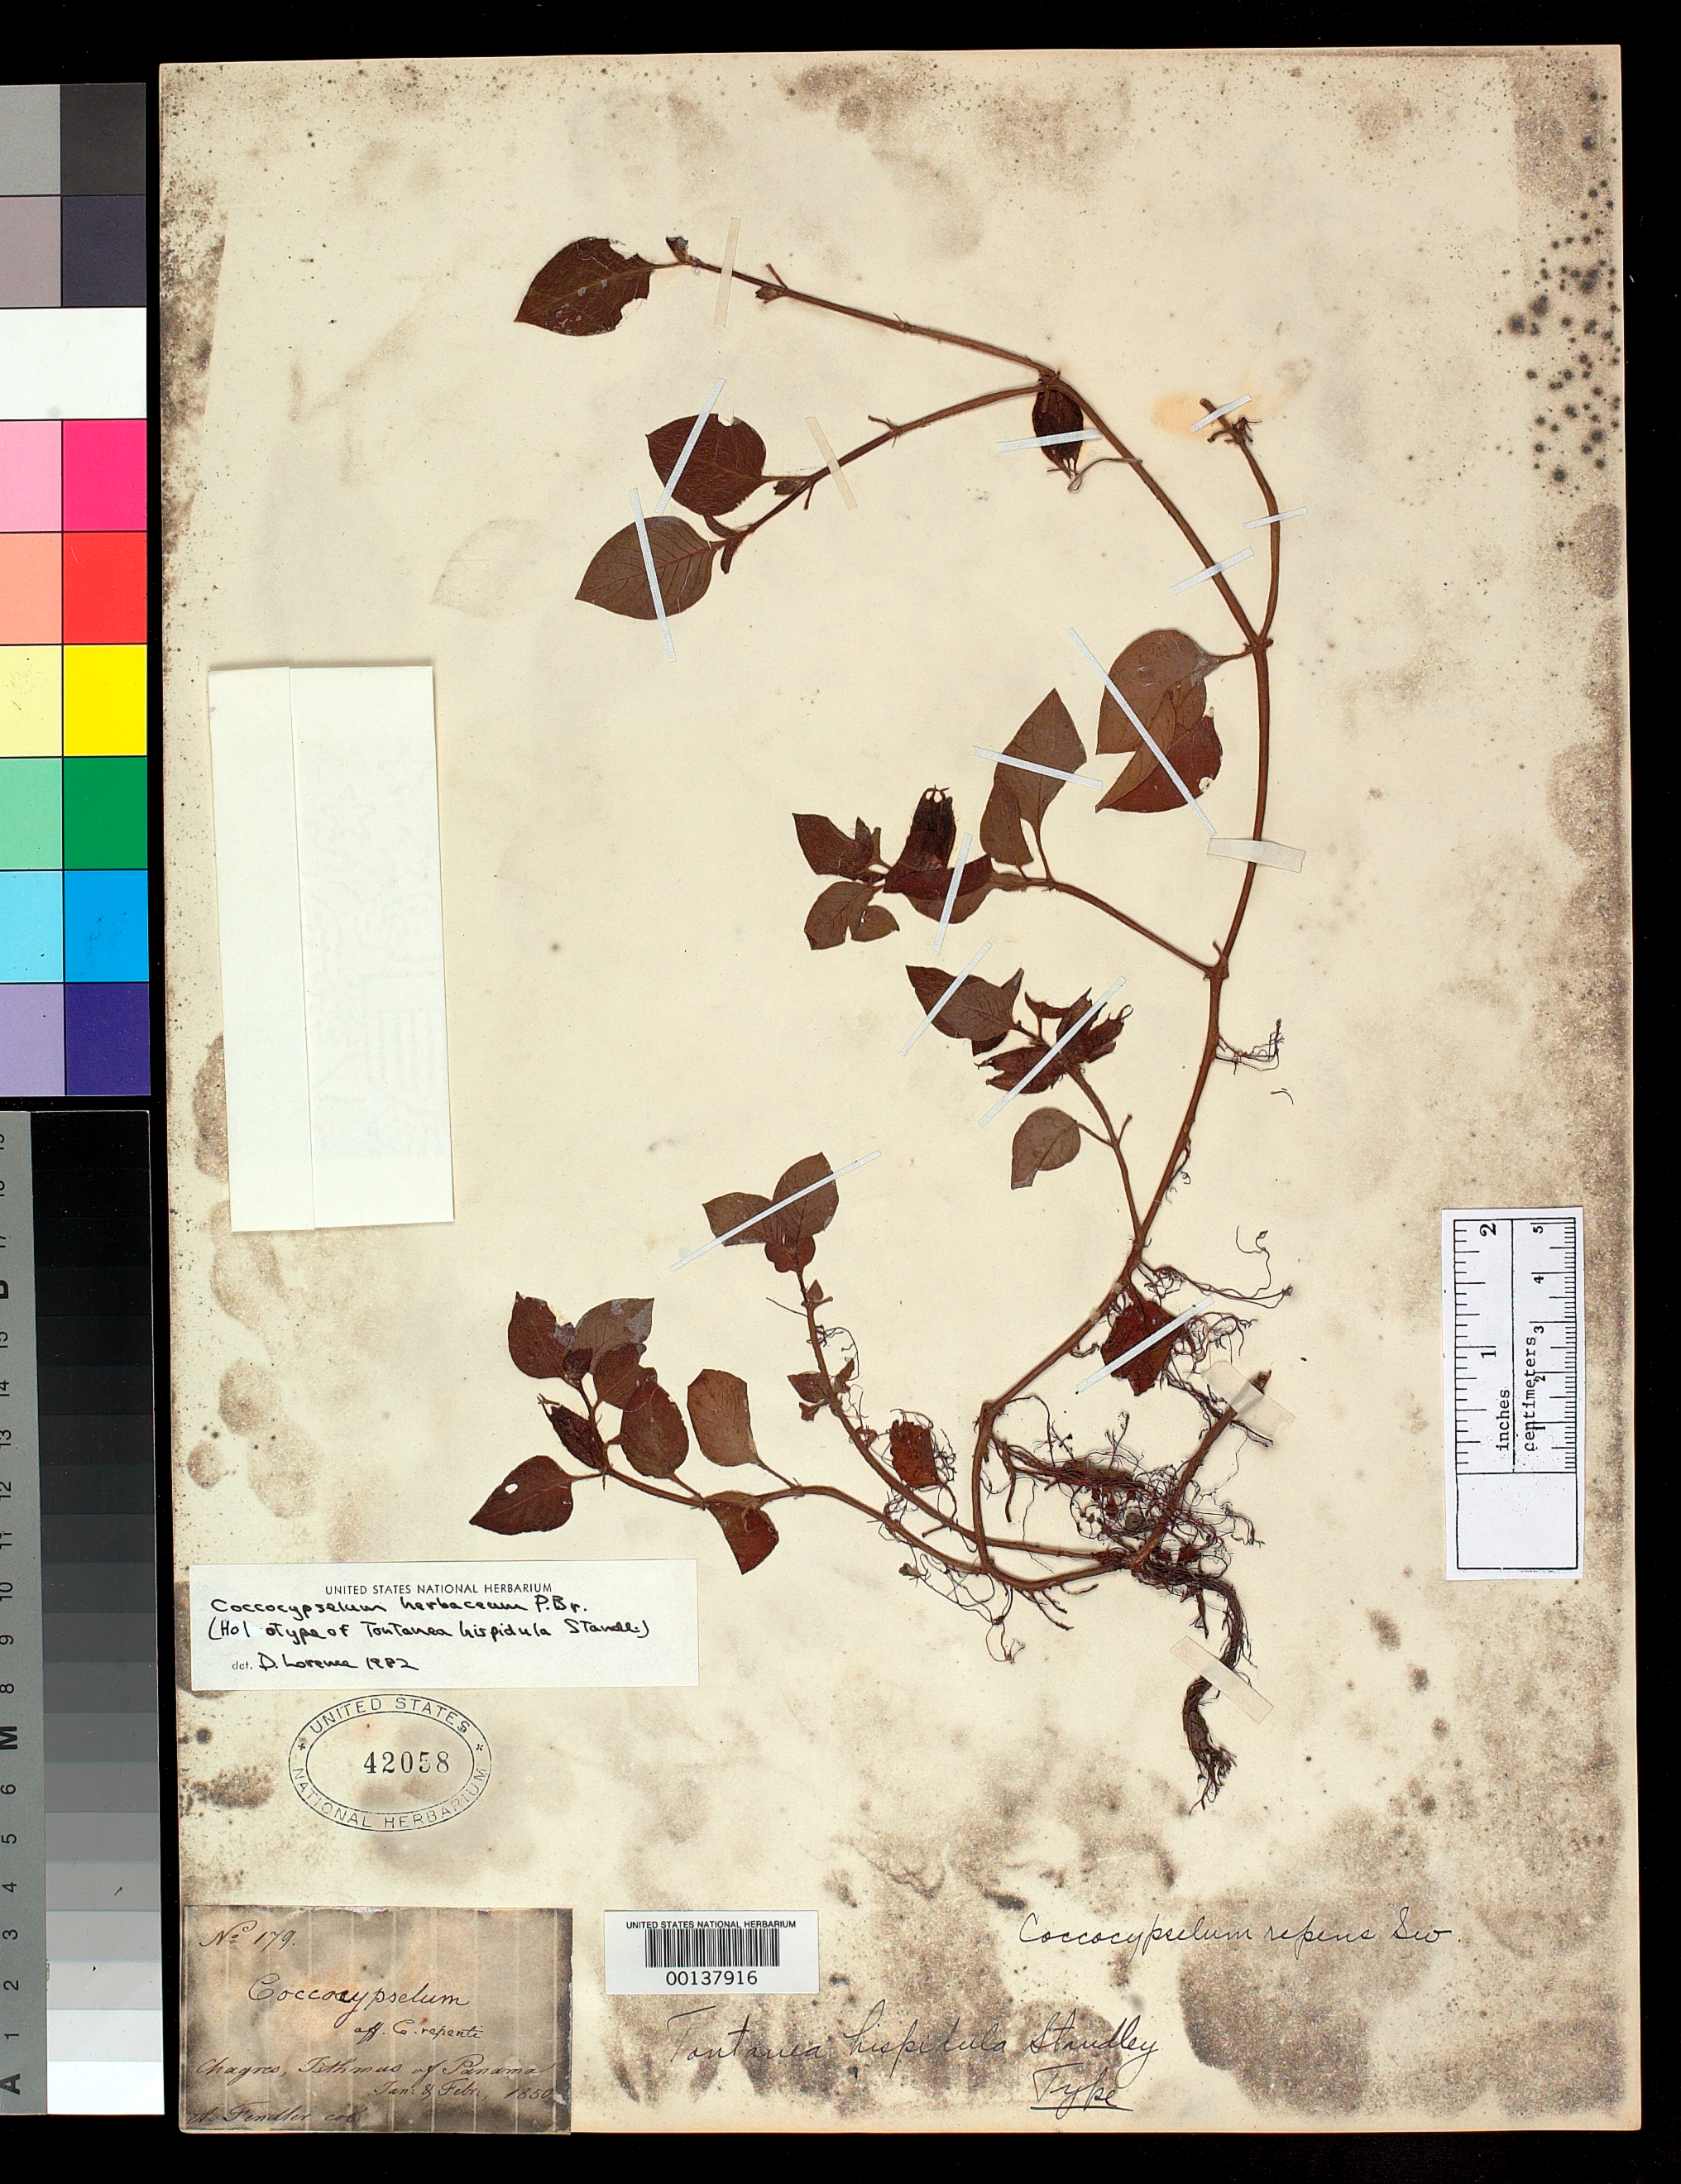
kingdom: Plantae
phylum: Tracheophyta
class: Magnoliopsida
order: Gentianales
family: Rubiaceae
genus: Tontanea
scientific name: Tontanea hispidula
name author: Standl.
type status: Holotype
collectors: A. Fendler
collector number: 179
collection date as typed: Jan 1850 and -- Feb 1850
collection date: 1850-01,1850-02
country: Panama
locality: Chagres.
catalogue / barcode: US 42058